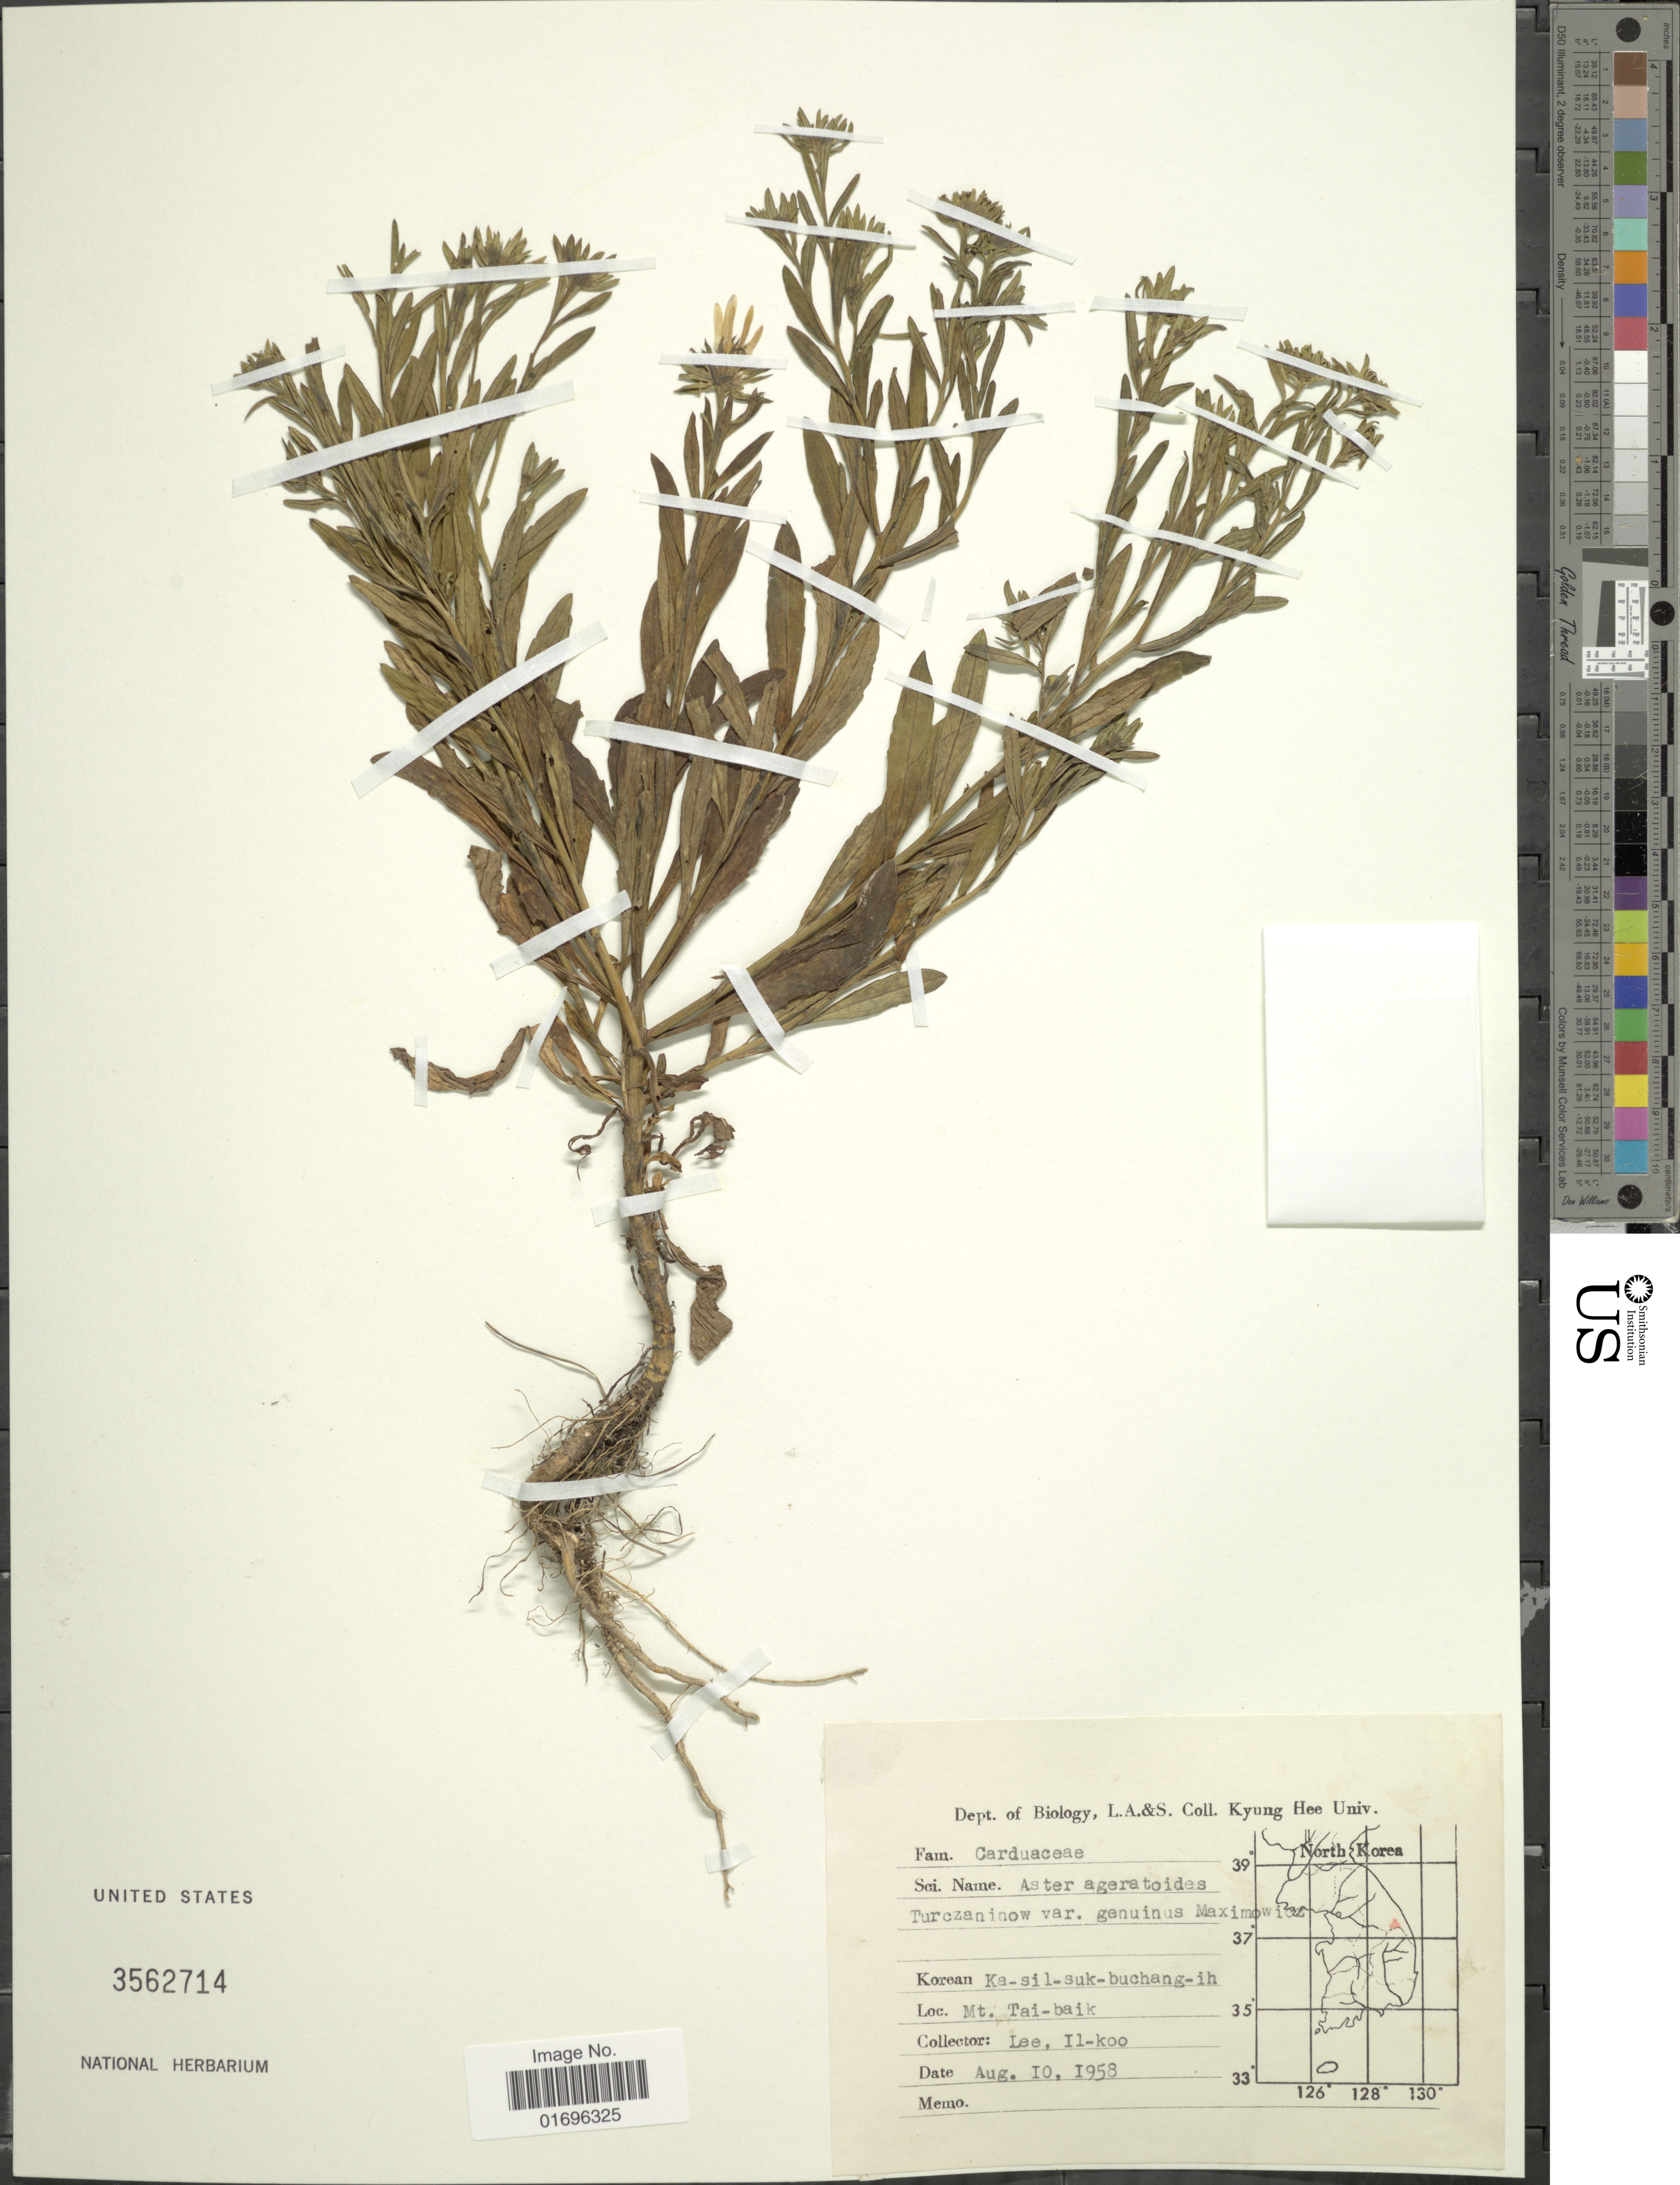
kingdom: Plantae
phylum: Tracheophyta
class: Magnoliopsida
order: Asterales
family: Asteraceae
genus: Aster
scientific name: Aster ageratoides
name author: Turcz.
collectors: I. Lee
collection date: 1958-08-10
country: South Korea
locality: Korean. Ka-sil-suk-buchang-ih. Mt. Tai-baik.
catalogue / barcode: US 3562714